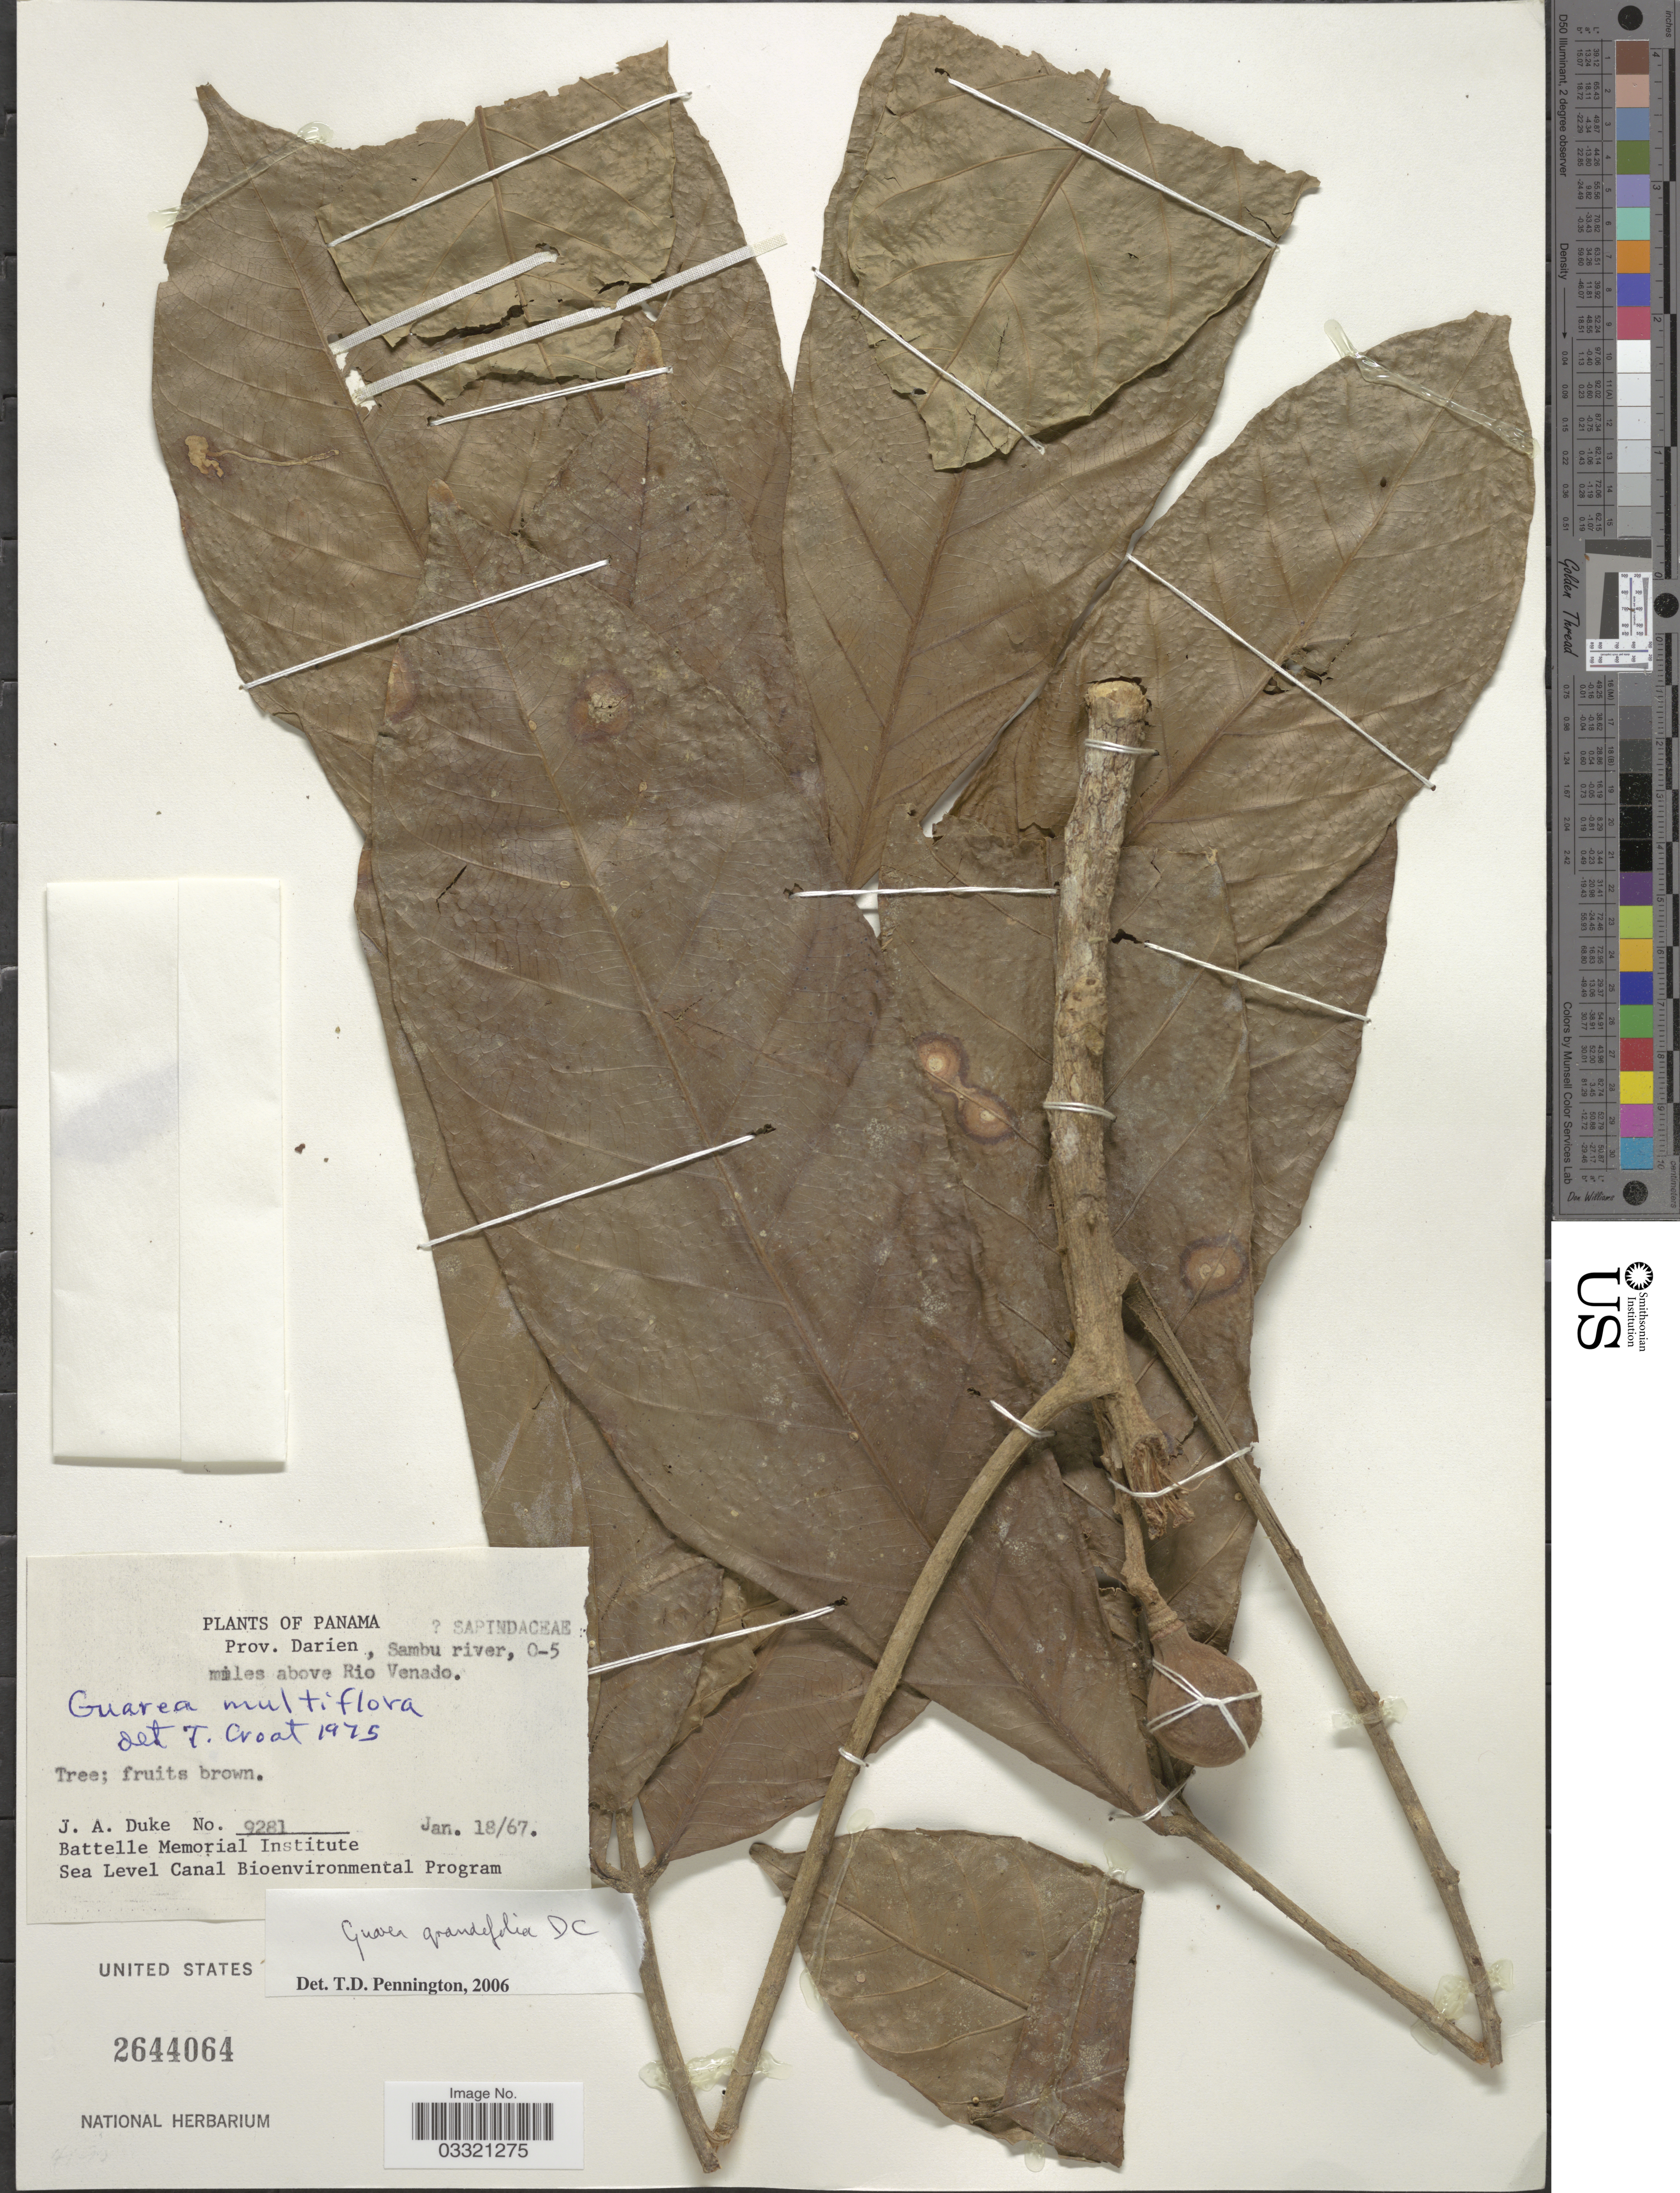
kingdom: Plantae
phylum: Tracheophyta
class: Magnoliopsida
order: Sapindales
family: Meliaceae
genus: Guarea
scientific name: Guarea grandifolia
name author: DC.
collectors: J. A. Duke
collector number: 9281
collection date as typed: Transcribed d/m/y: 18/1/67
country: Panama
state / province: Darién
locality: Sambu river, 0-5 miles above Rio Venado.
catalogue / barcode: US 2644064